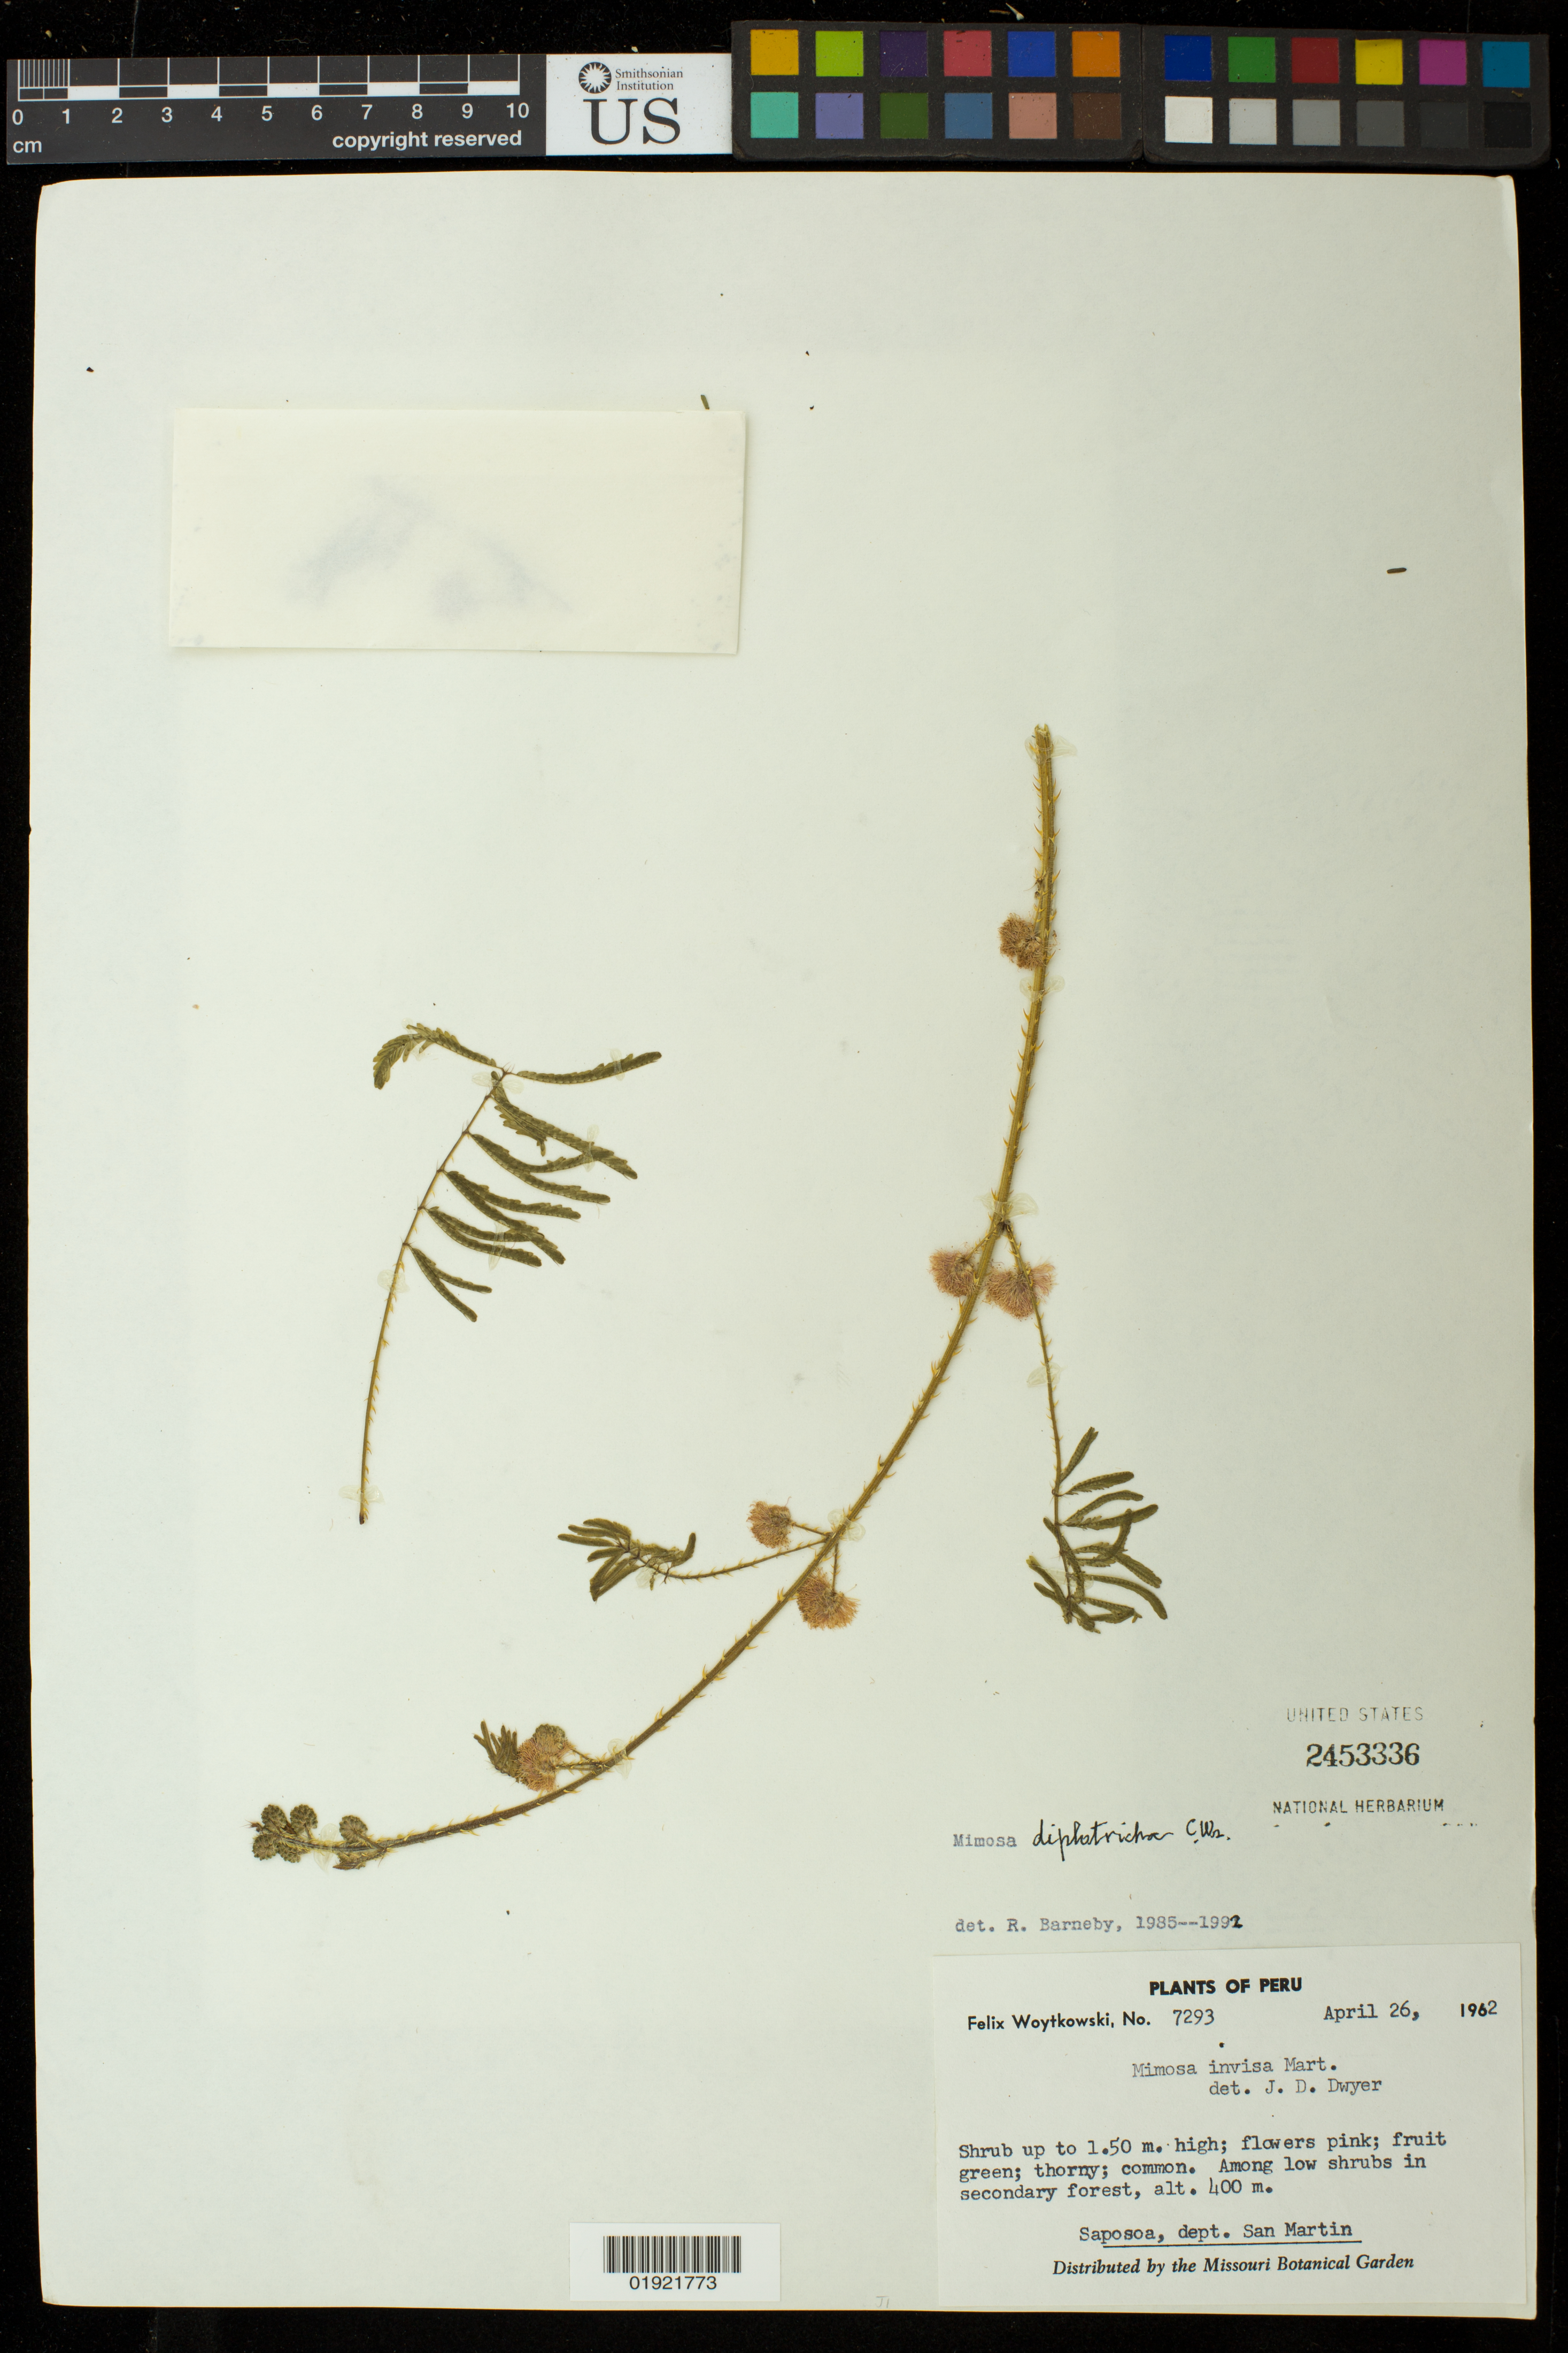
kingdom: Plantae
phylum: Tracheophyta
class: Magnoliopsida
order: Fabales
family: Fabaceae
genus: Mimosa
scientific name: Mimosa diplotricha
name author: C. Wright in Sauvalle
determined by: Barneby, Rupert C., (NY)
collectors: F. Woytkowski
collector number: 7293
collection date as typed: April 26, 1962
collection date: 1962-04-26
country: Peru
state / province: San Martín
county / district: Huallaga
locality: Saposoa, San Martin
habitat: among low shrubs in secondary forest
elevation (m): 400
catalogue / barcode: US 2453336